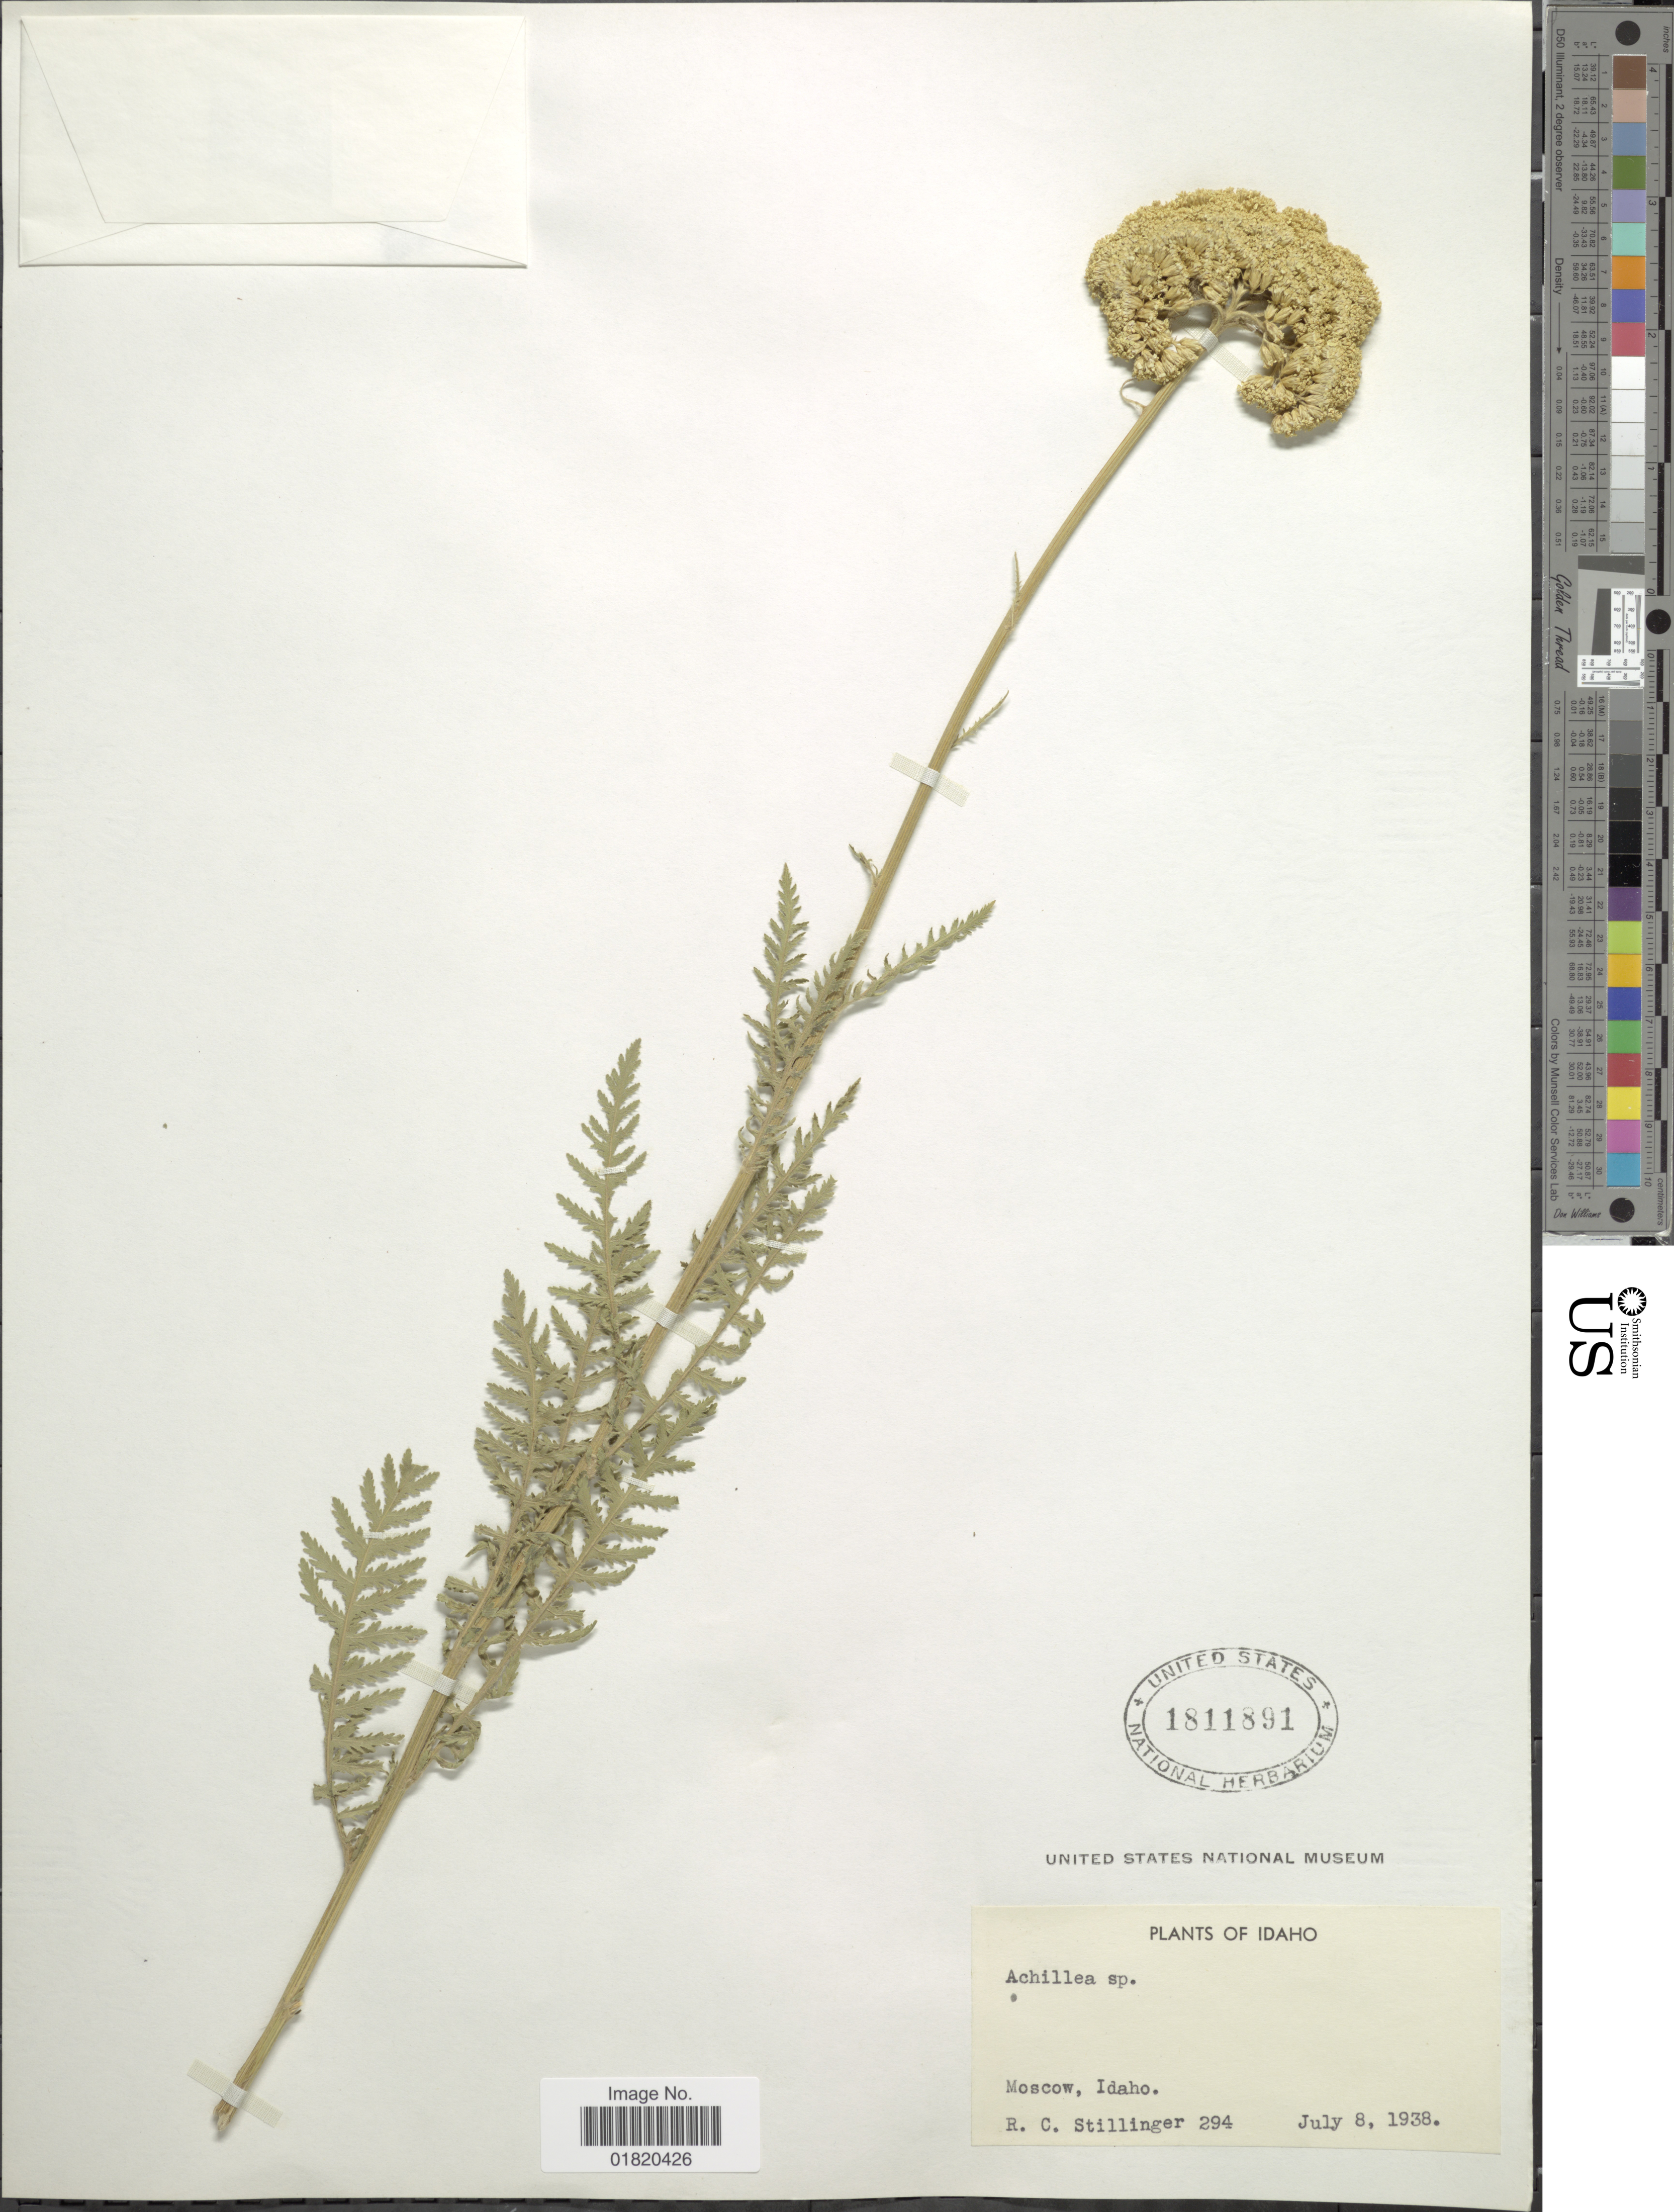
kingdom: Plantae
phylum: Tracheophyta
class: Magnoliopsida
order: Asterales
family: Asteraceae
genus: Achillea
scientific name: Achillea sp.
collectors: R. Stillinger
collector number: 294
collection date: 1938-07-08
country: United States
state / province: Idaho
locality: Moscow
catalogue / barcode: US 1811891